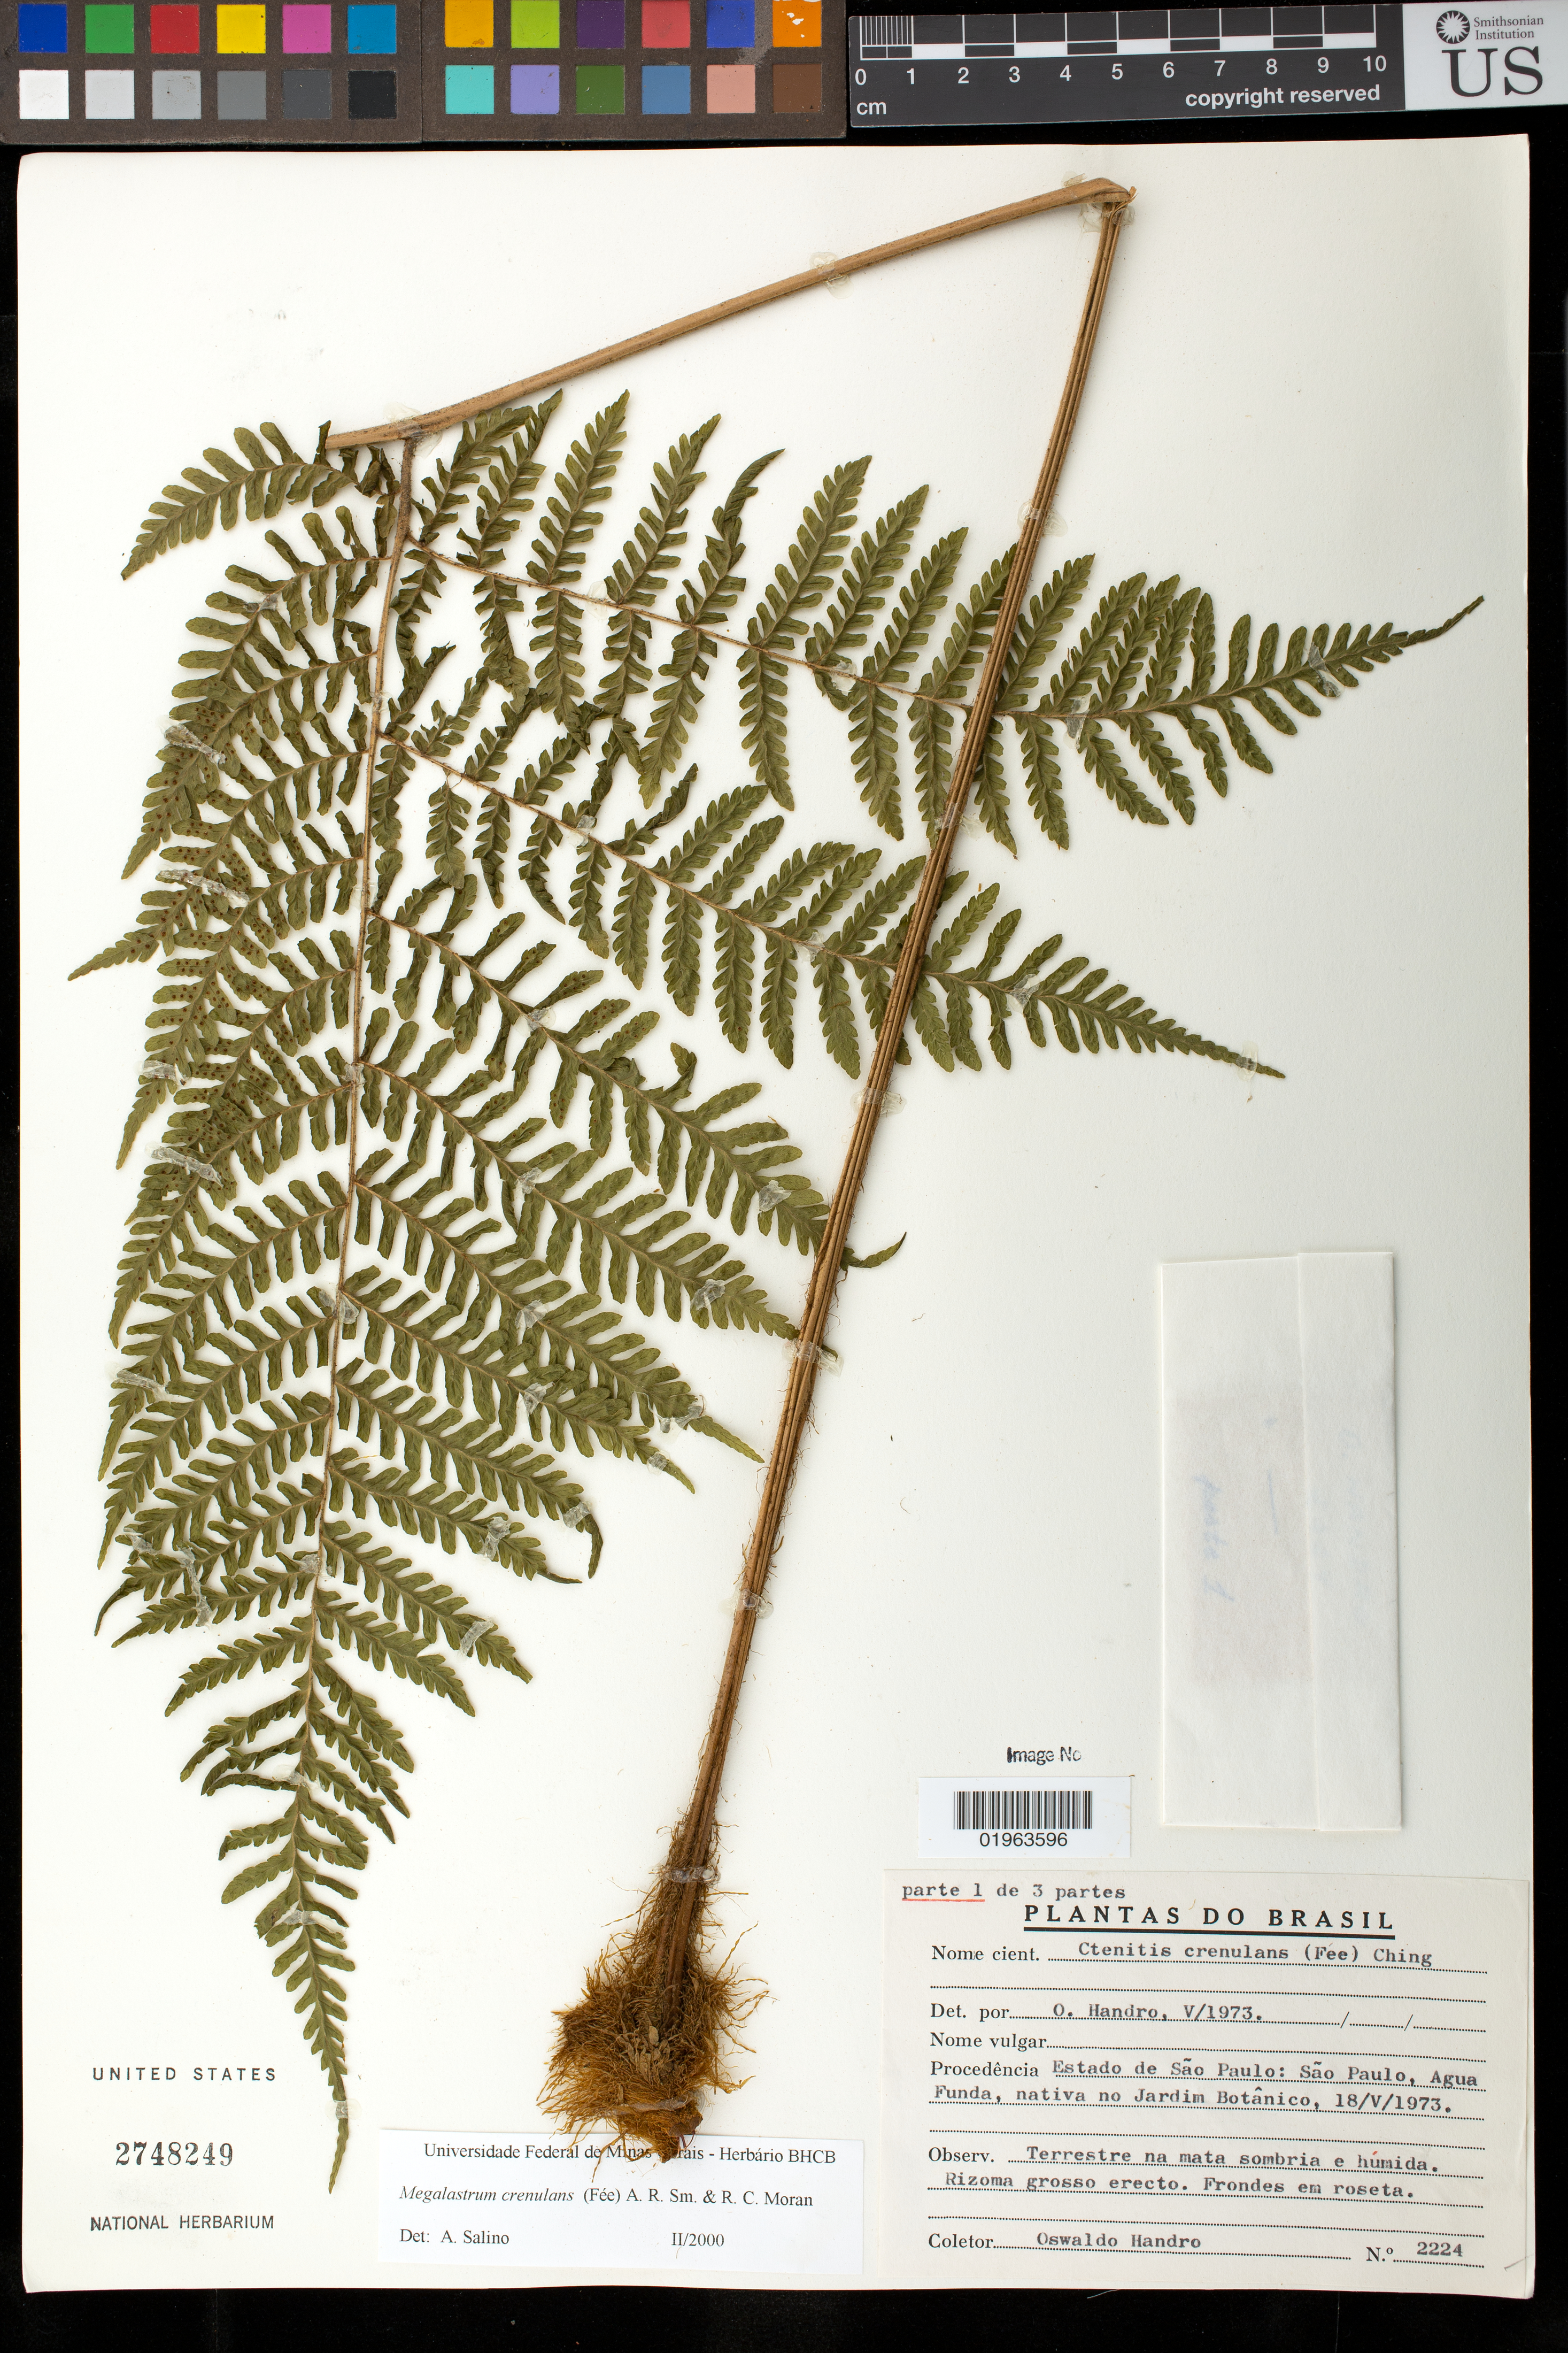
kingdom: Plantae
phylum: Tracheophyta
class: Polypodiopsida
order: Polypodiales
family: Dryopteridaceae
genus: Megalastrum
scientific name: Megalastrum crenulans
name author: (Fée) A.R. Sm. & R.C. Moran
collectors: O. Handro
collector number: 2224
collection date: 1973-05-18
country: Brazil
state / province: São Paulo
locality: Estado de Sao Paulo: Sao Paulo, Agua Funda, nativa no Jardin Botanico.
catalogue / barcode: US 2748249